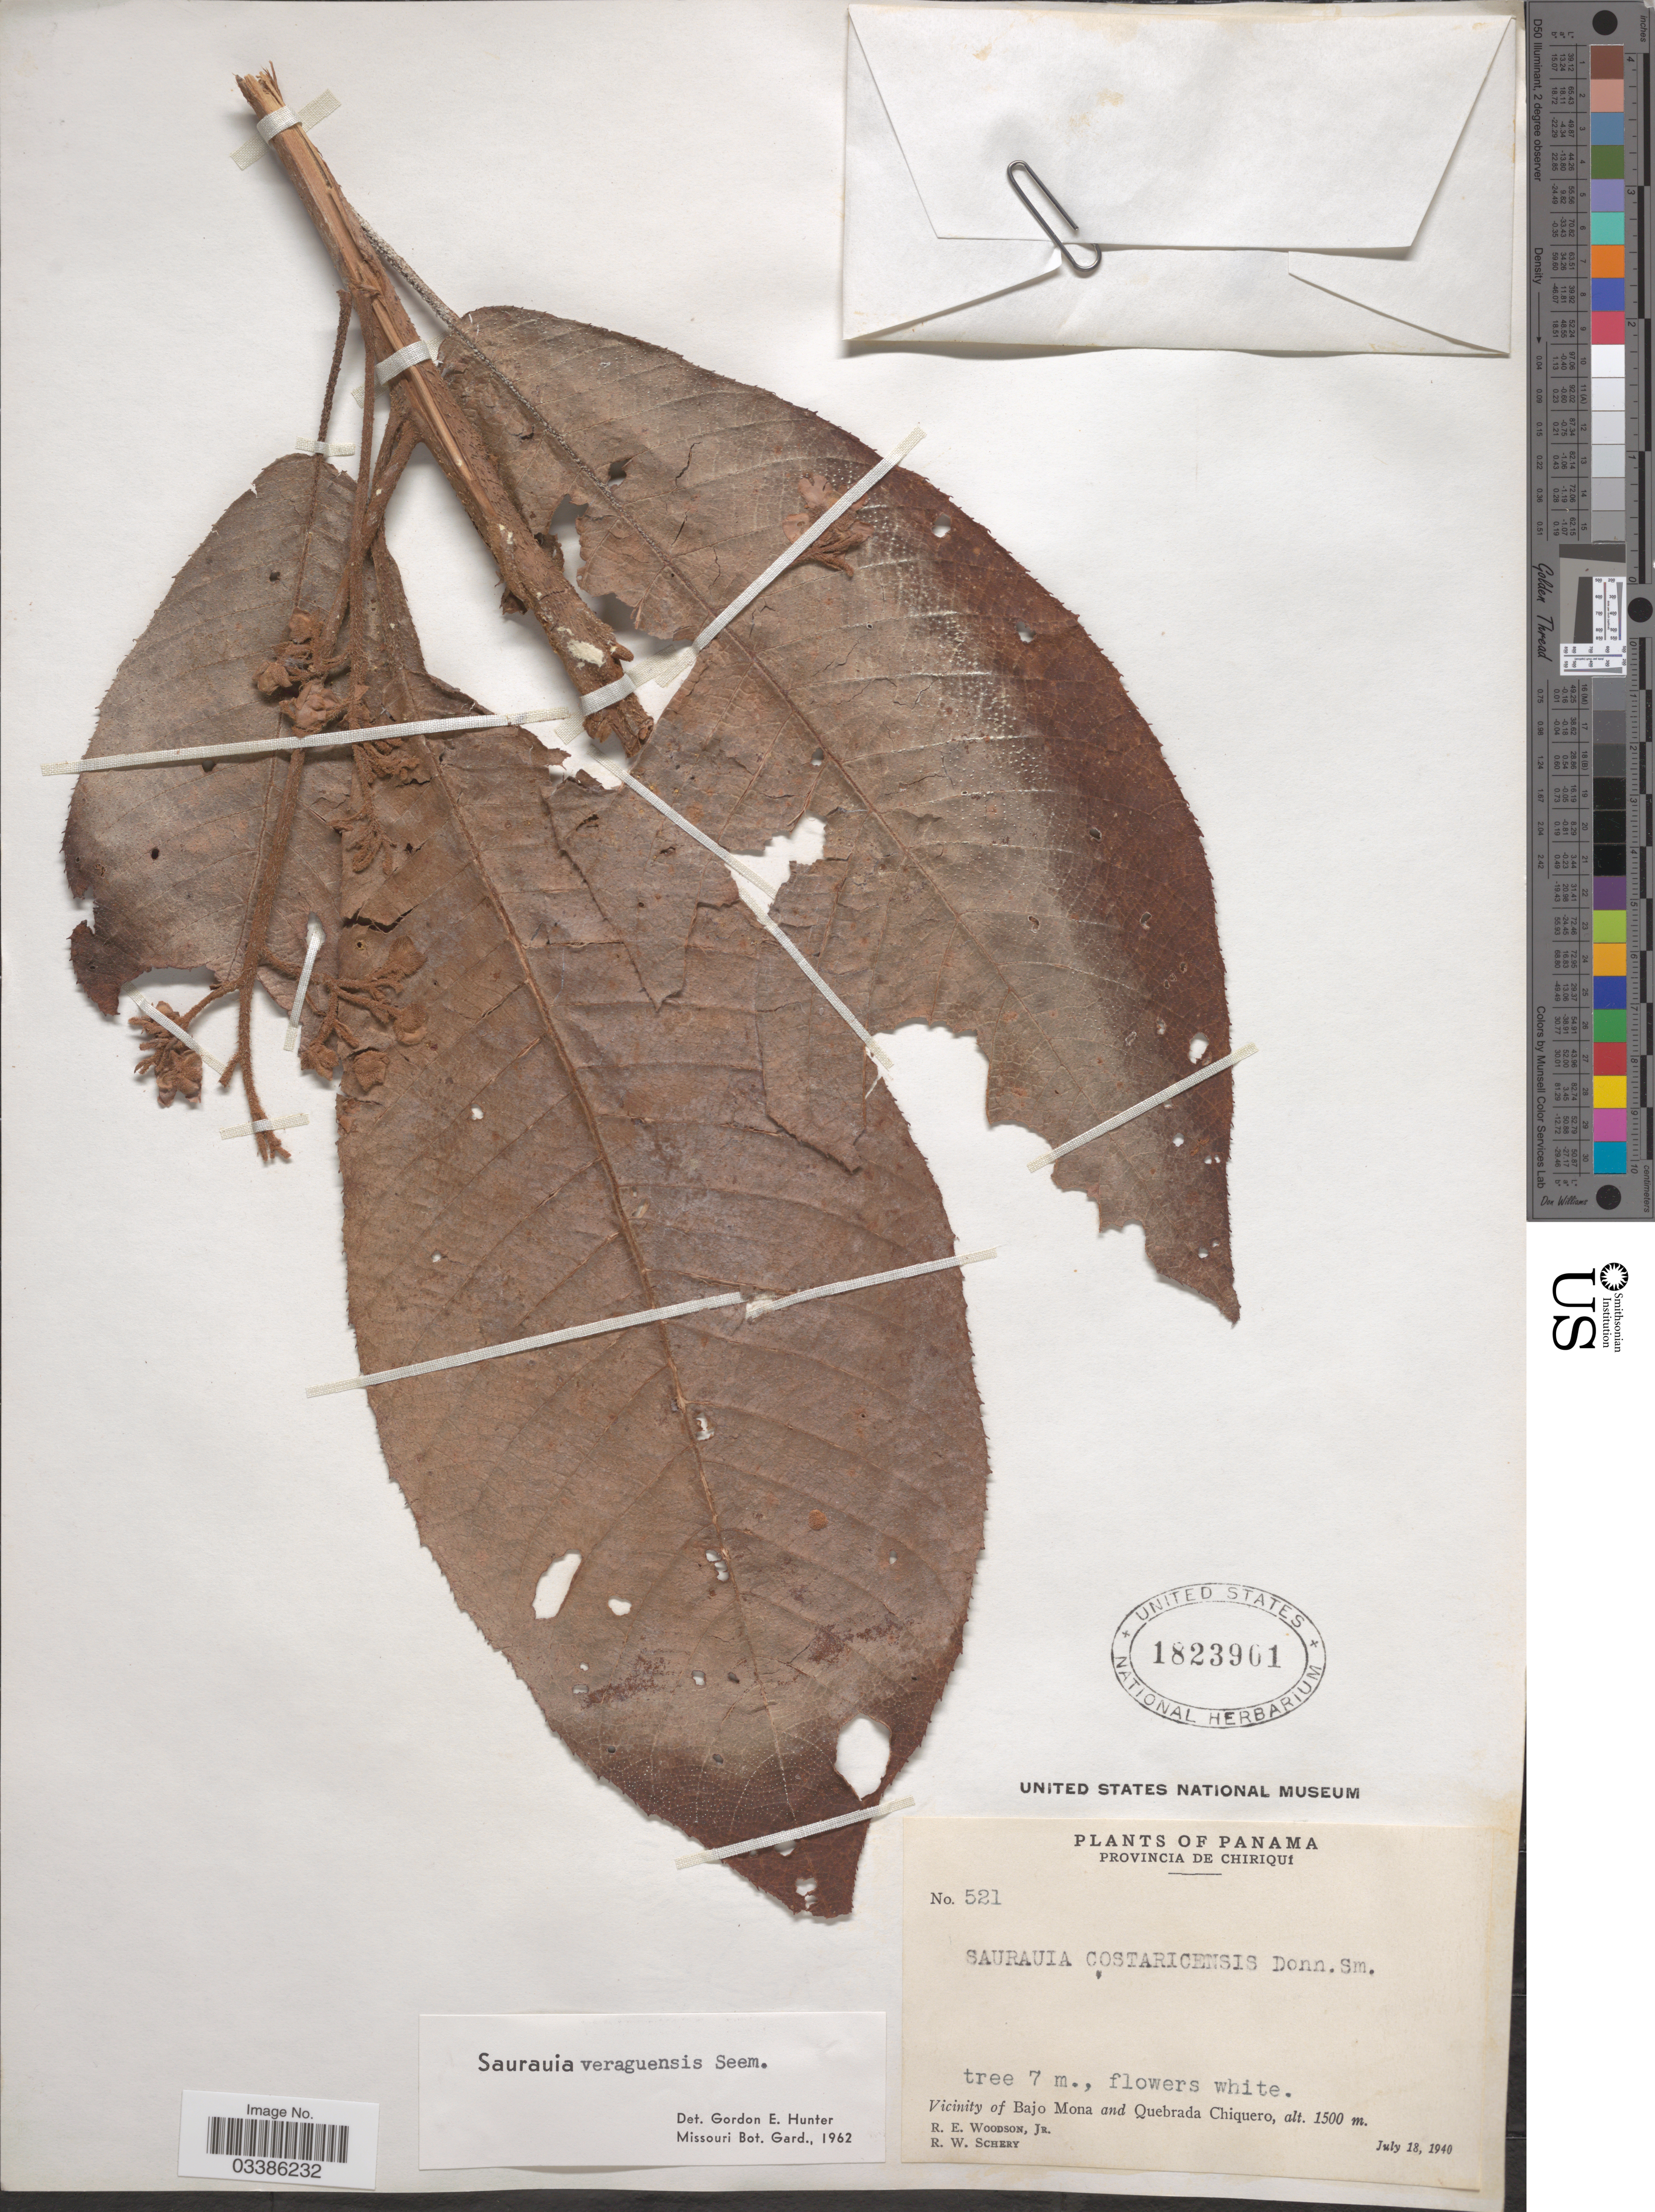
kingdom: Plantae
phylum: Tracheophyta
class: Magnoliopsida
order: Ericales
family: Actinidiaceae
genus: Saurauia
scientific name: Saurauia veraguasensis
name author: Seem.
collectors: R. E. Woodson & R. W. Schery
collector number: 521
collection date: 1940-07-18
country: Panama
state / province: Chiriqui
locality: Vicinity of Bajo Mona and Quebrada Chiquero.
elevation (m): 1500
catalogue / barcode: US 1823901